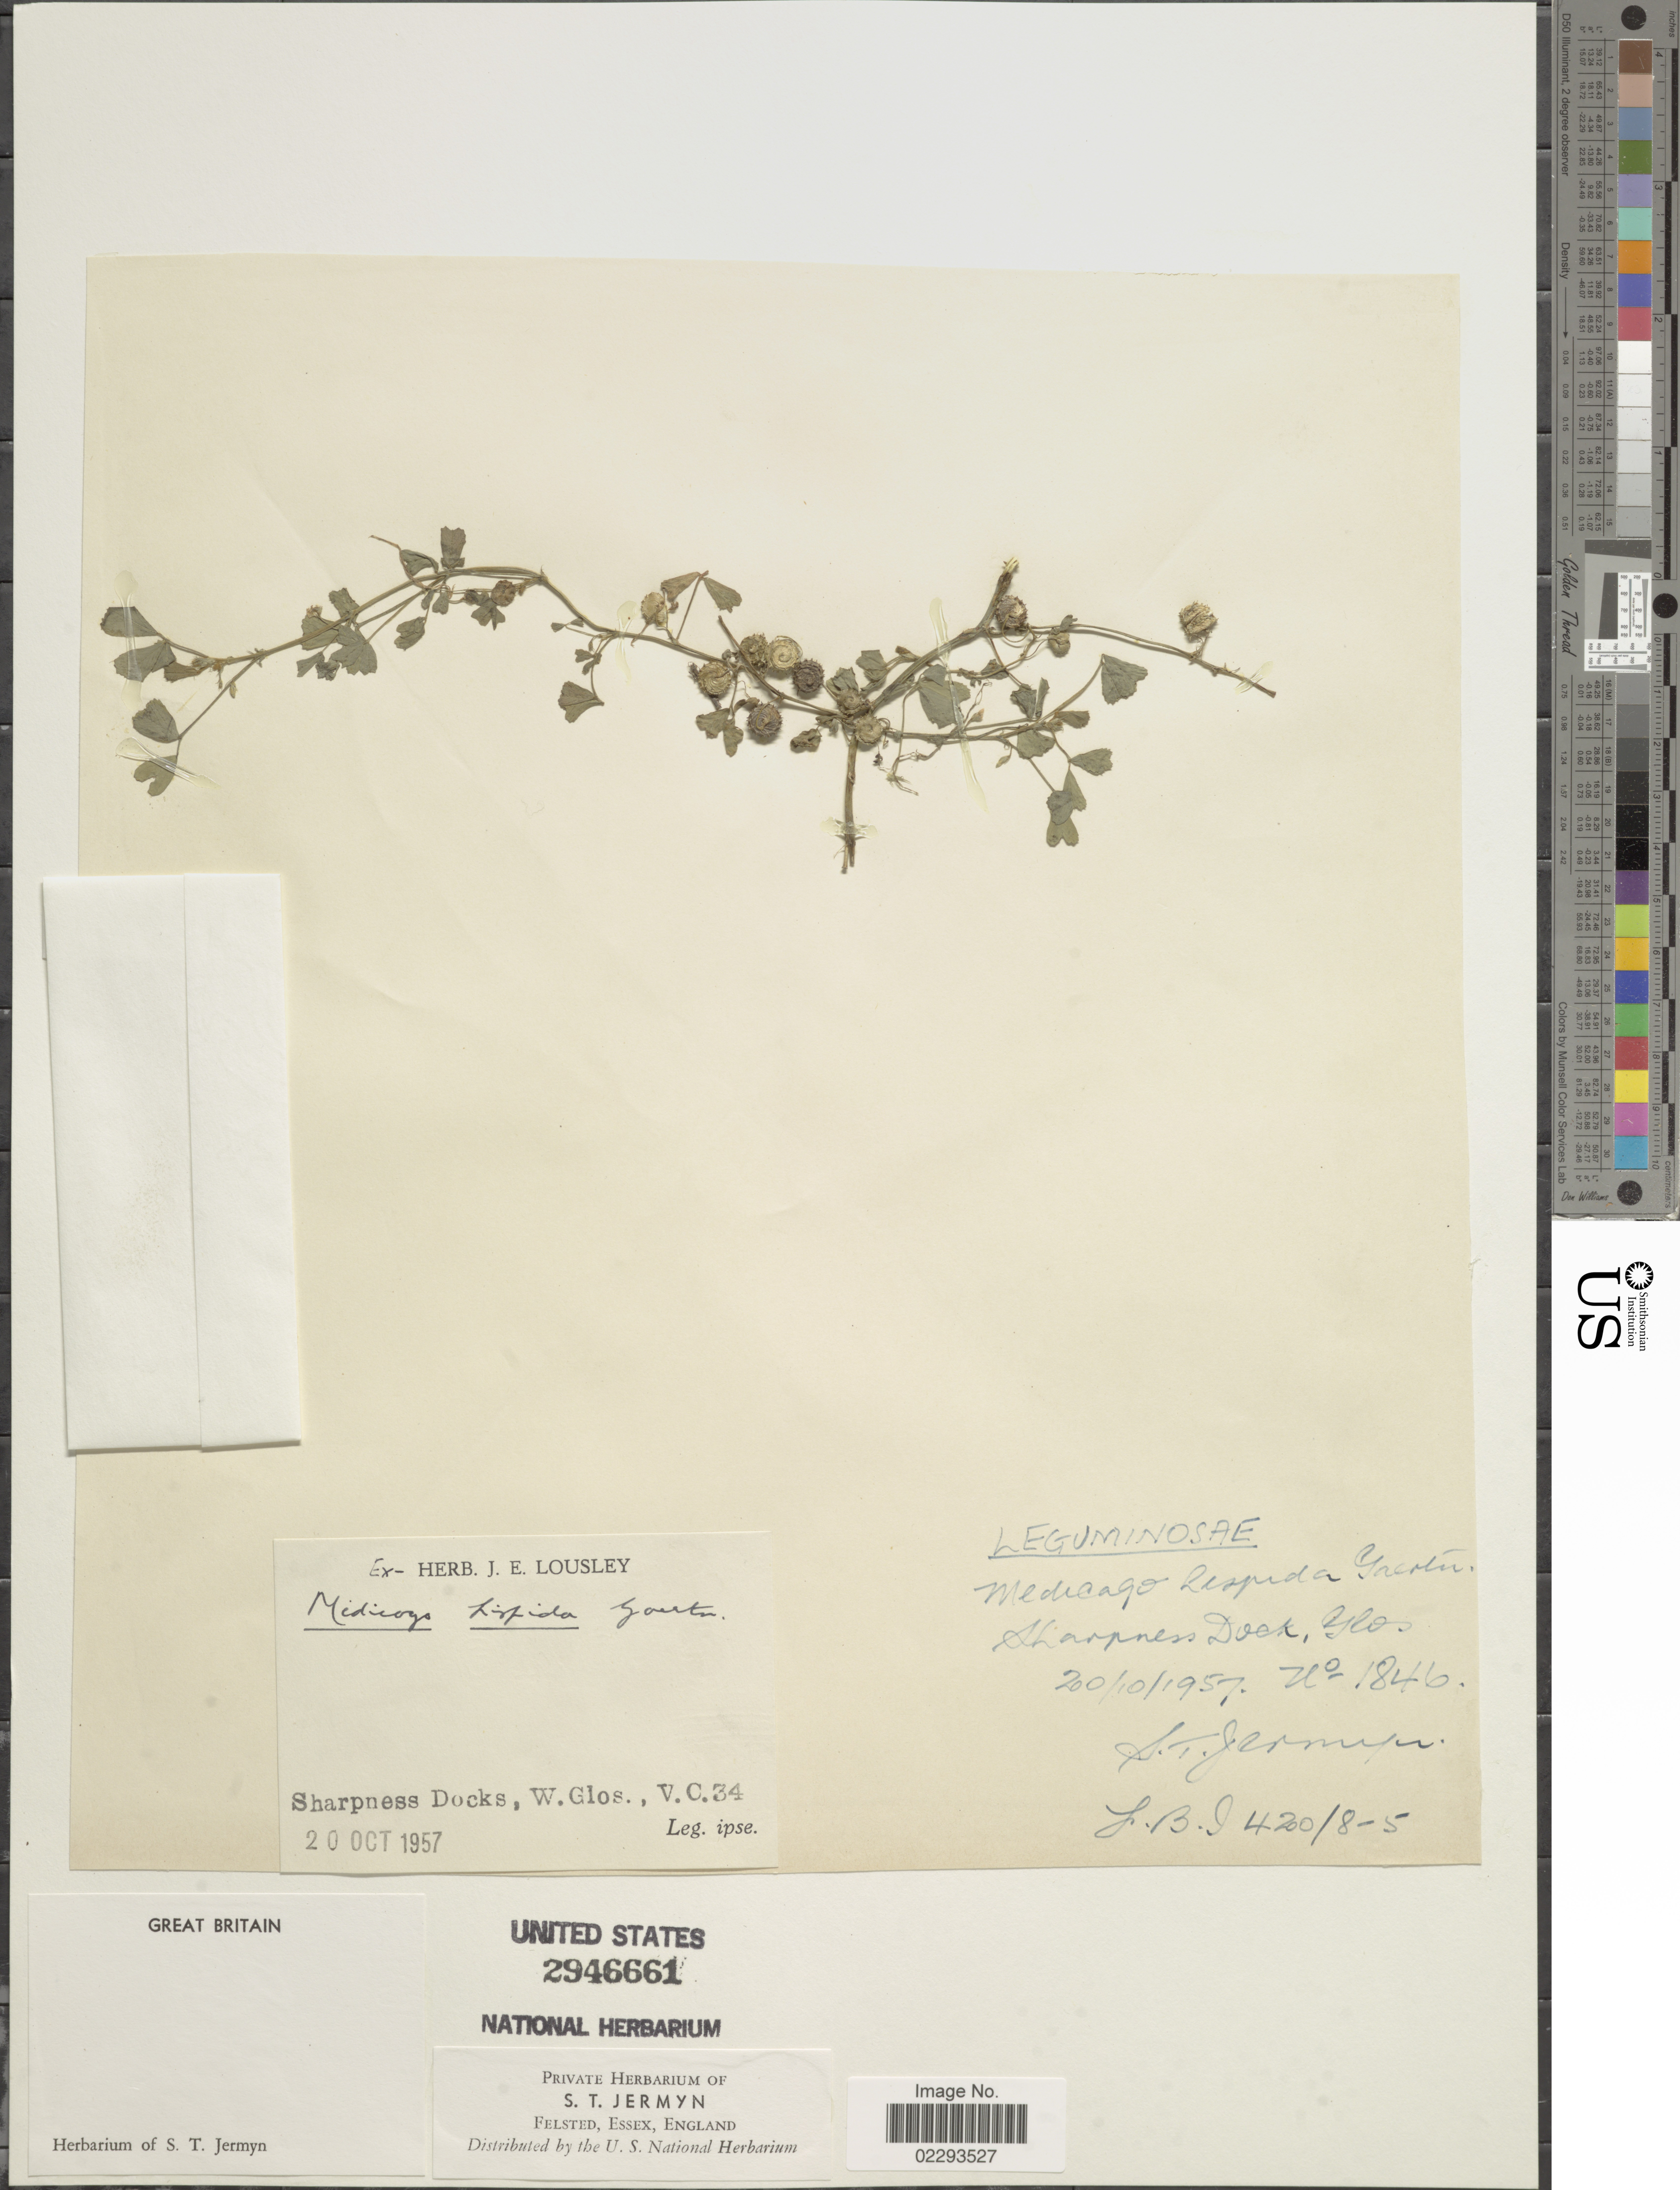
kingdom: Plantae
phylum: Tracheophyta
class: Magnoliopsida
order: Fabales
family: Fabaceae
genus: Medicago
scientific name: Medicago hispida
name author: Gaertn.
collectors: S. Jermyn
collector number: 1846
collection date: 1957-10-20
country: United Kingdom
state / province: England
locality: Great Britain, Sharpness Dock, Glos.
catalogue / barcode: US 2946661